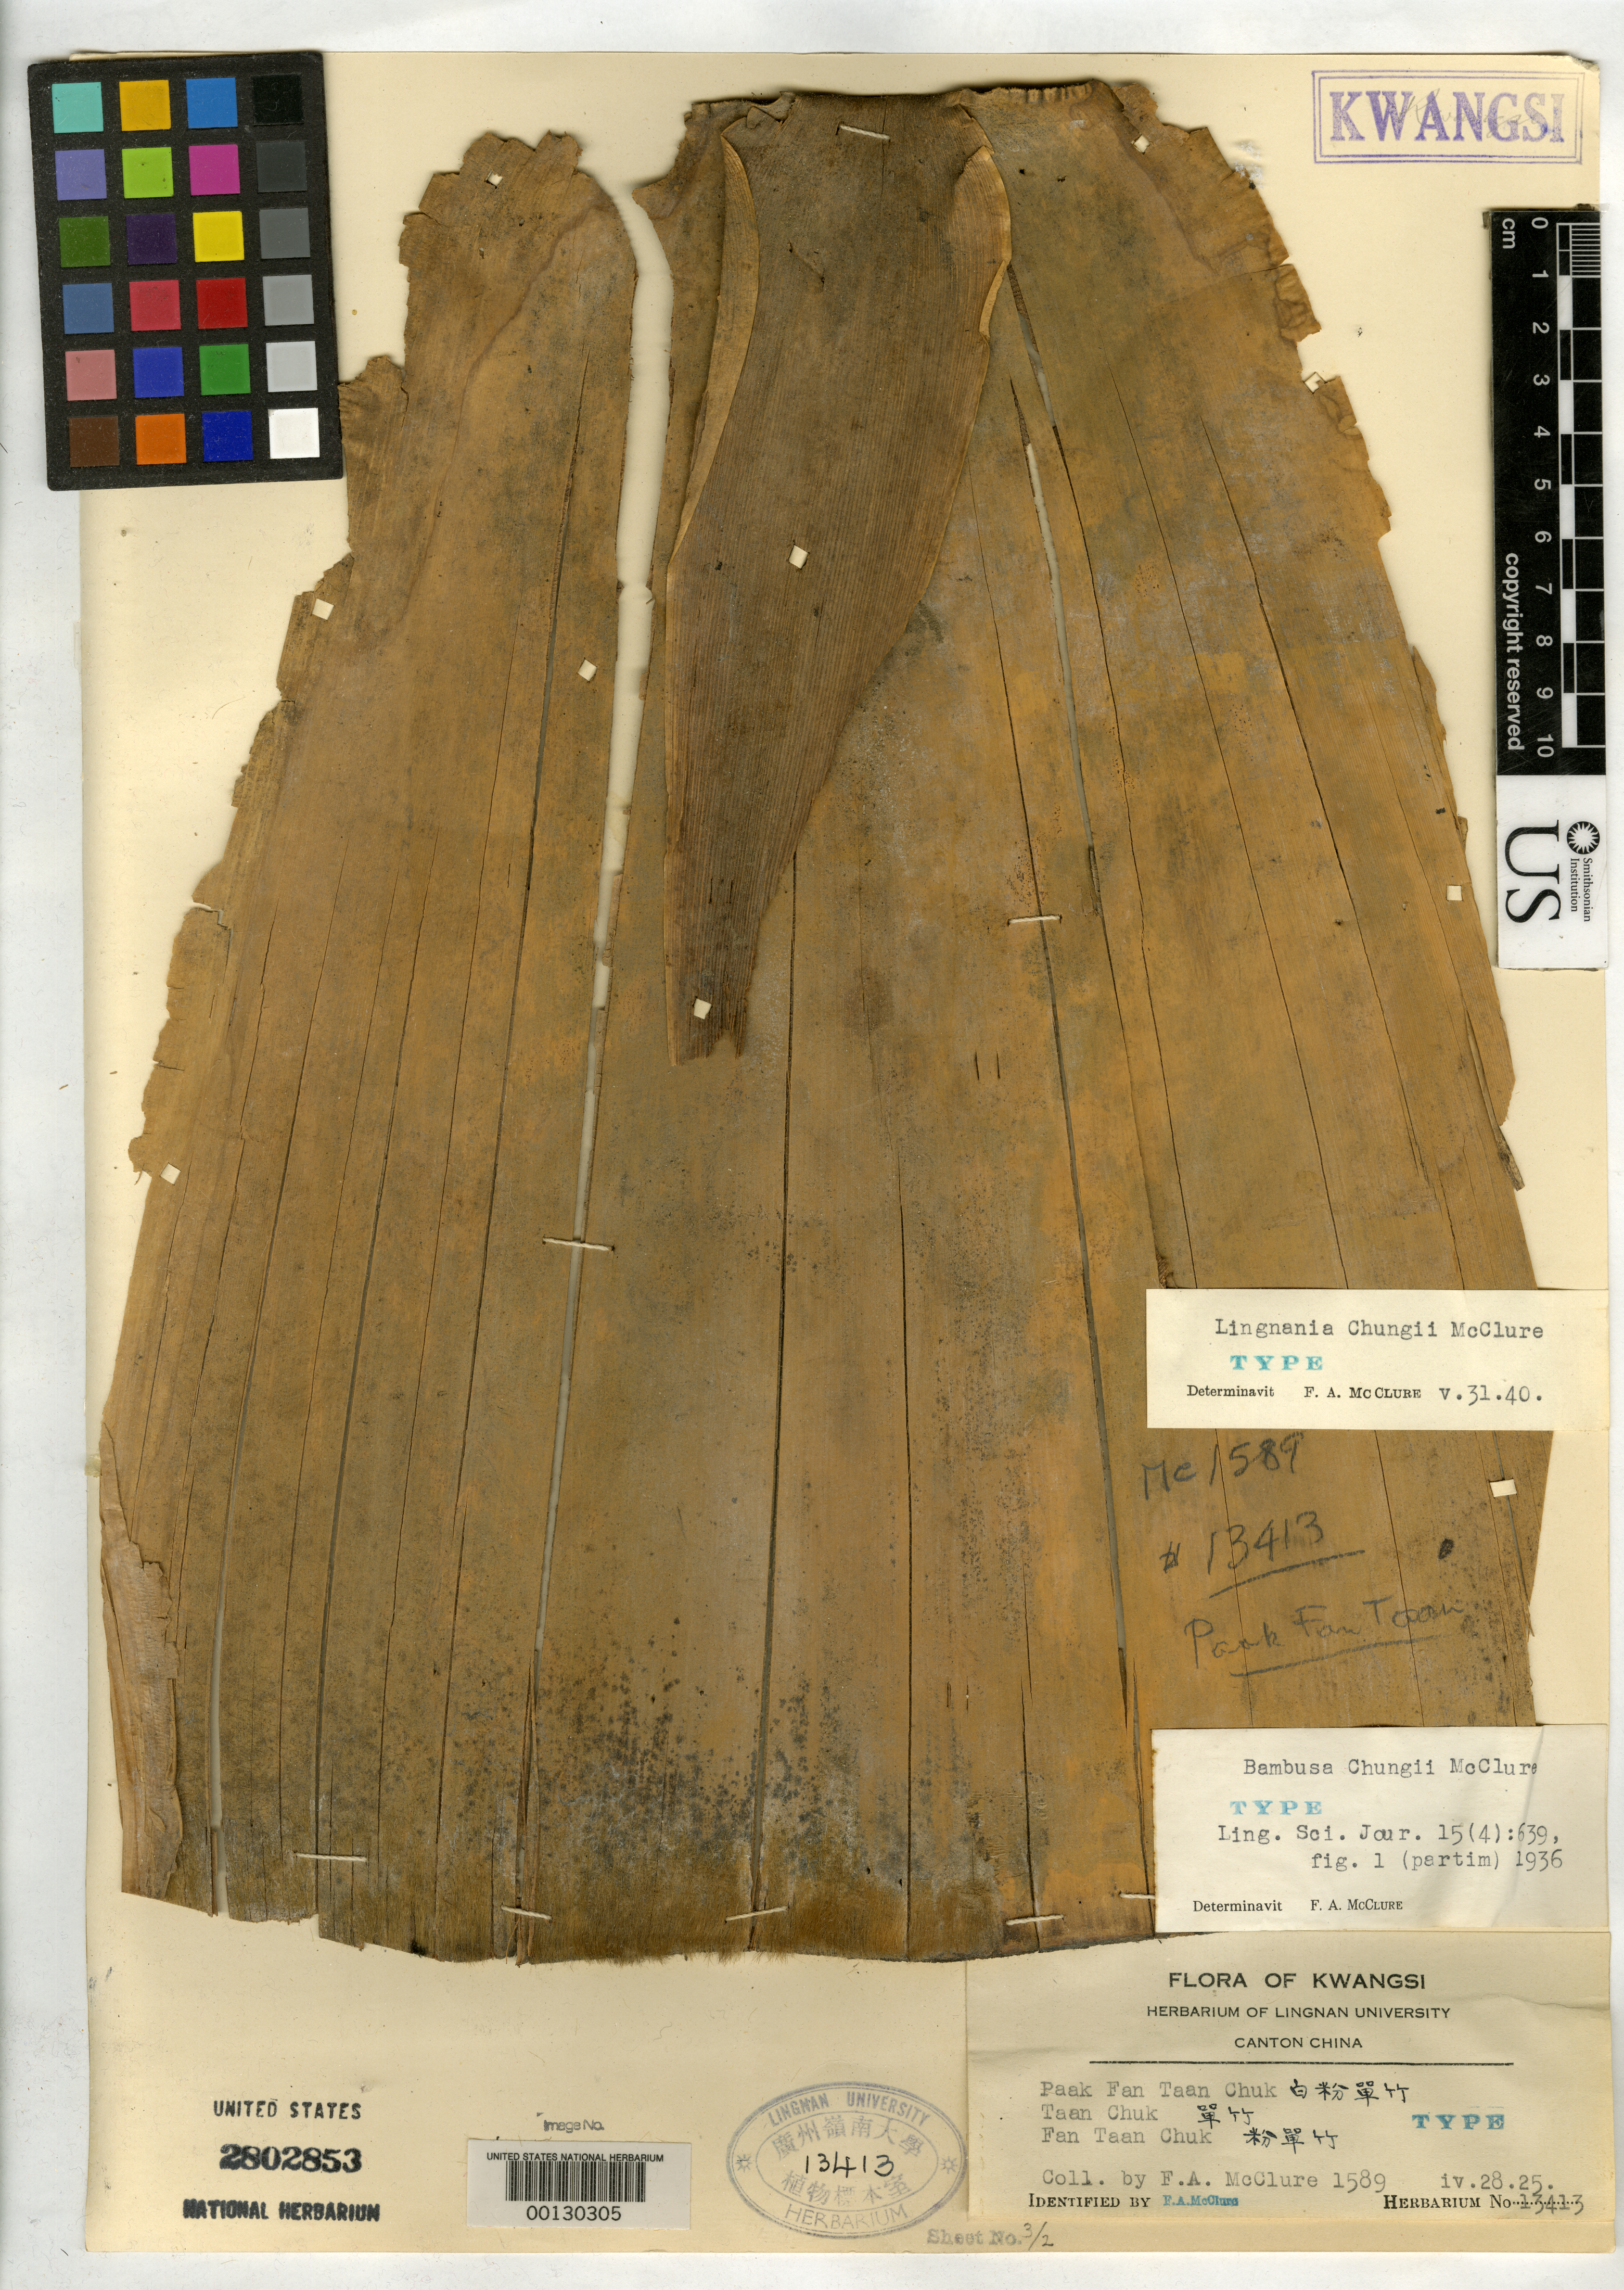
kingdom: Plantae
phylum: Tracheophyta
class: Liliopsida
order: Poales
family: Poaceae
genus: Bambusa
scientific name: Bambusa chungii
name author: McClure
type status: Holotype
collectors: F. A. McClure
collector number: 1589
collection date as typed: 28 Apr 1925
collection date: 1925-04-28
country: China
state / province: Guangxi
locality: Paak Fan Taan Chuk, Taan Chuk, Fan Taan Chuk.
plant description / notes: Permanently on loan to USNH; Lingnan Univ. # 13413.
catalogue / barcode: US 2802853